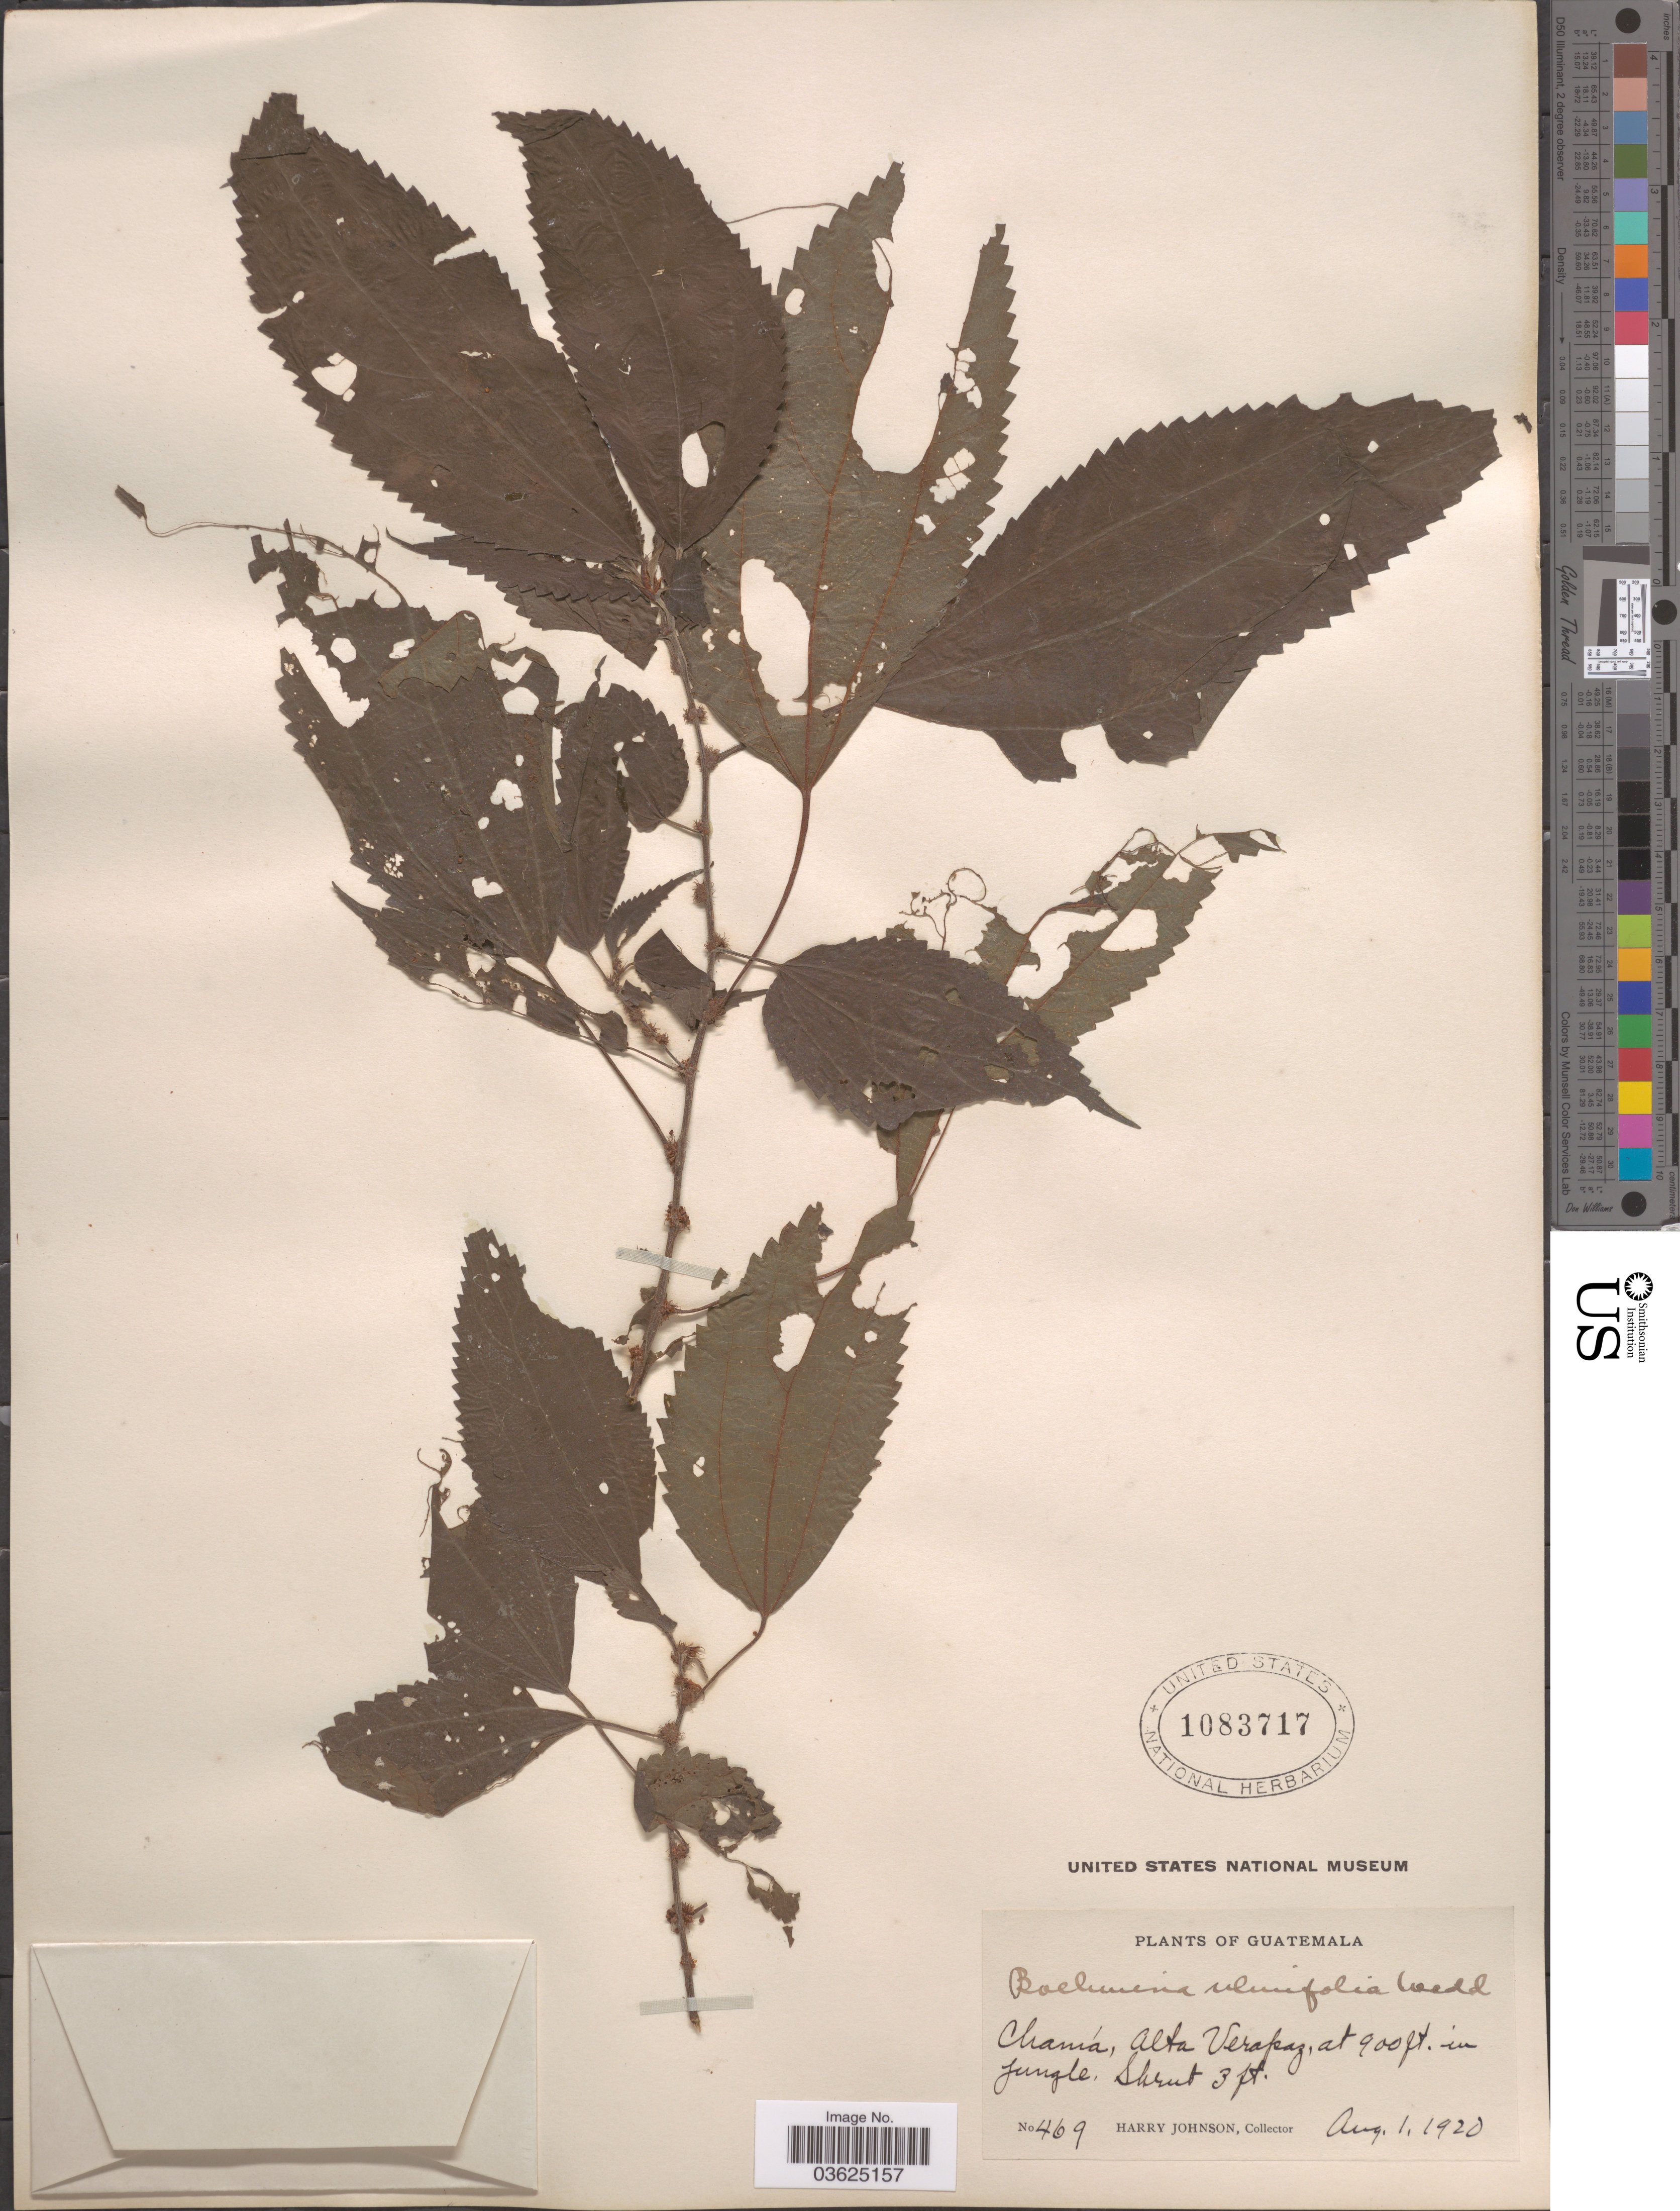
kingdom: Plantae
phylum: Tracheophyta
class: Magnoliopsida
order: Rosales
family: Urticaceae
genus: Boehmeria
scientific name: Boehmeria ulmifolia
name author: Wedd.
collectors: H. Johnson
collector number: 469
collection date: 1920-08-01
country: Guatemala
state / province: Alta Verapaz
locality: Chamá, in jungle.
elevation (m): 274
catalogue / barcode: US 1083717